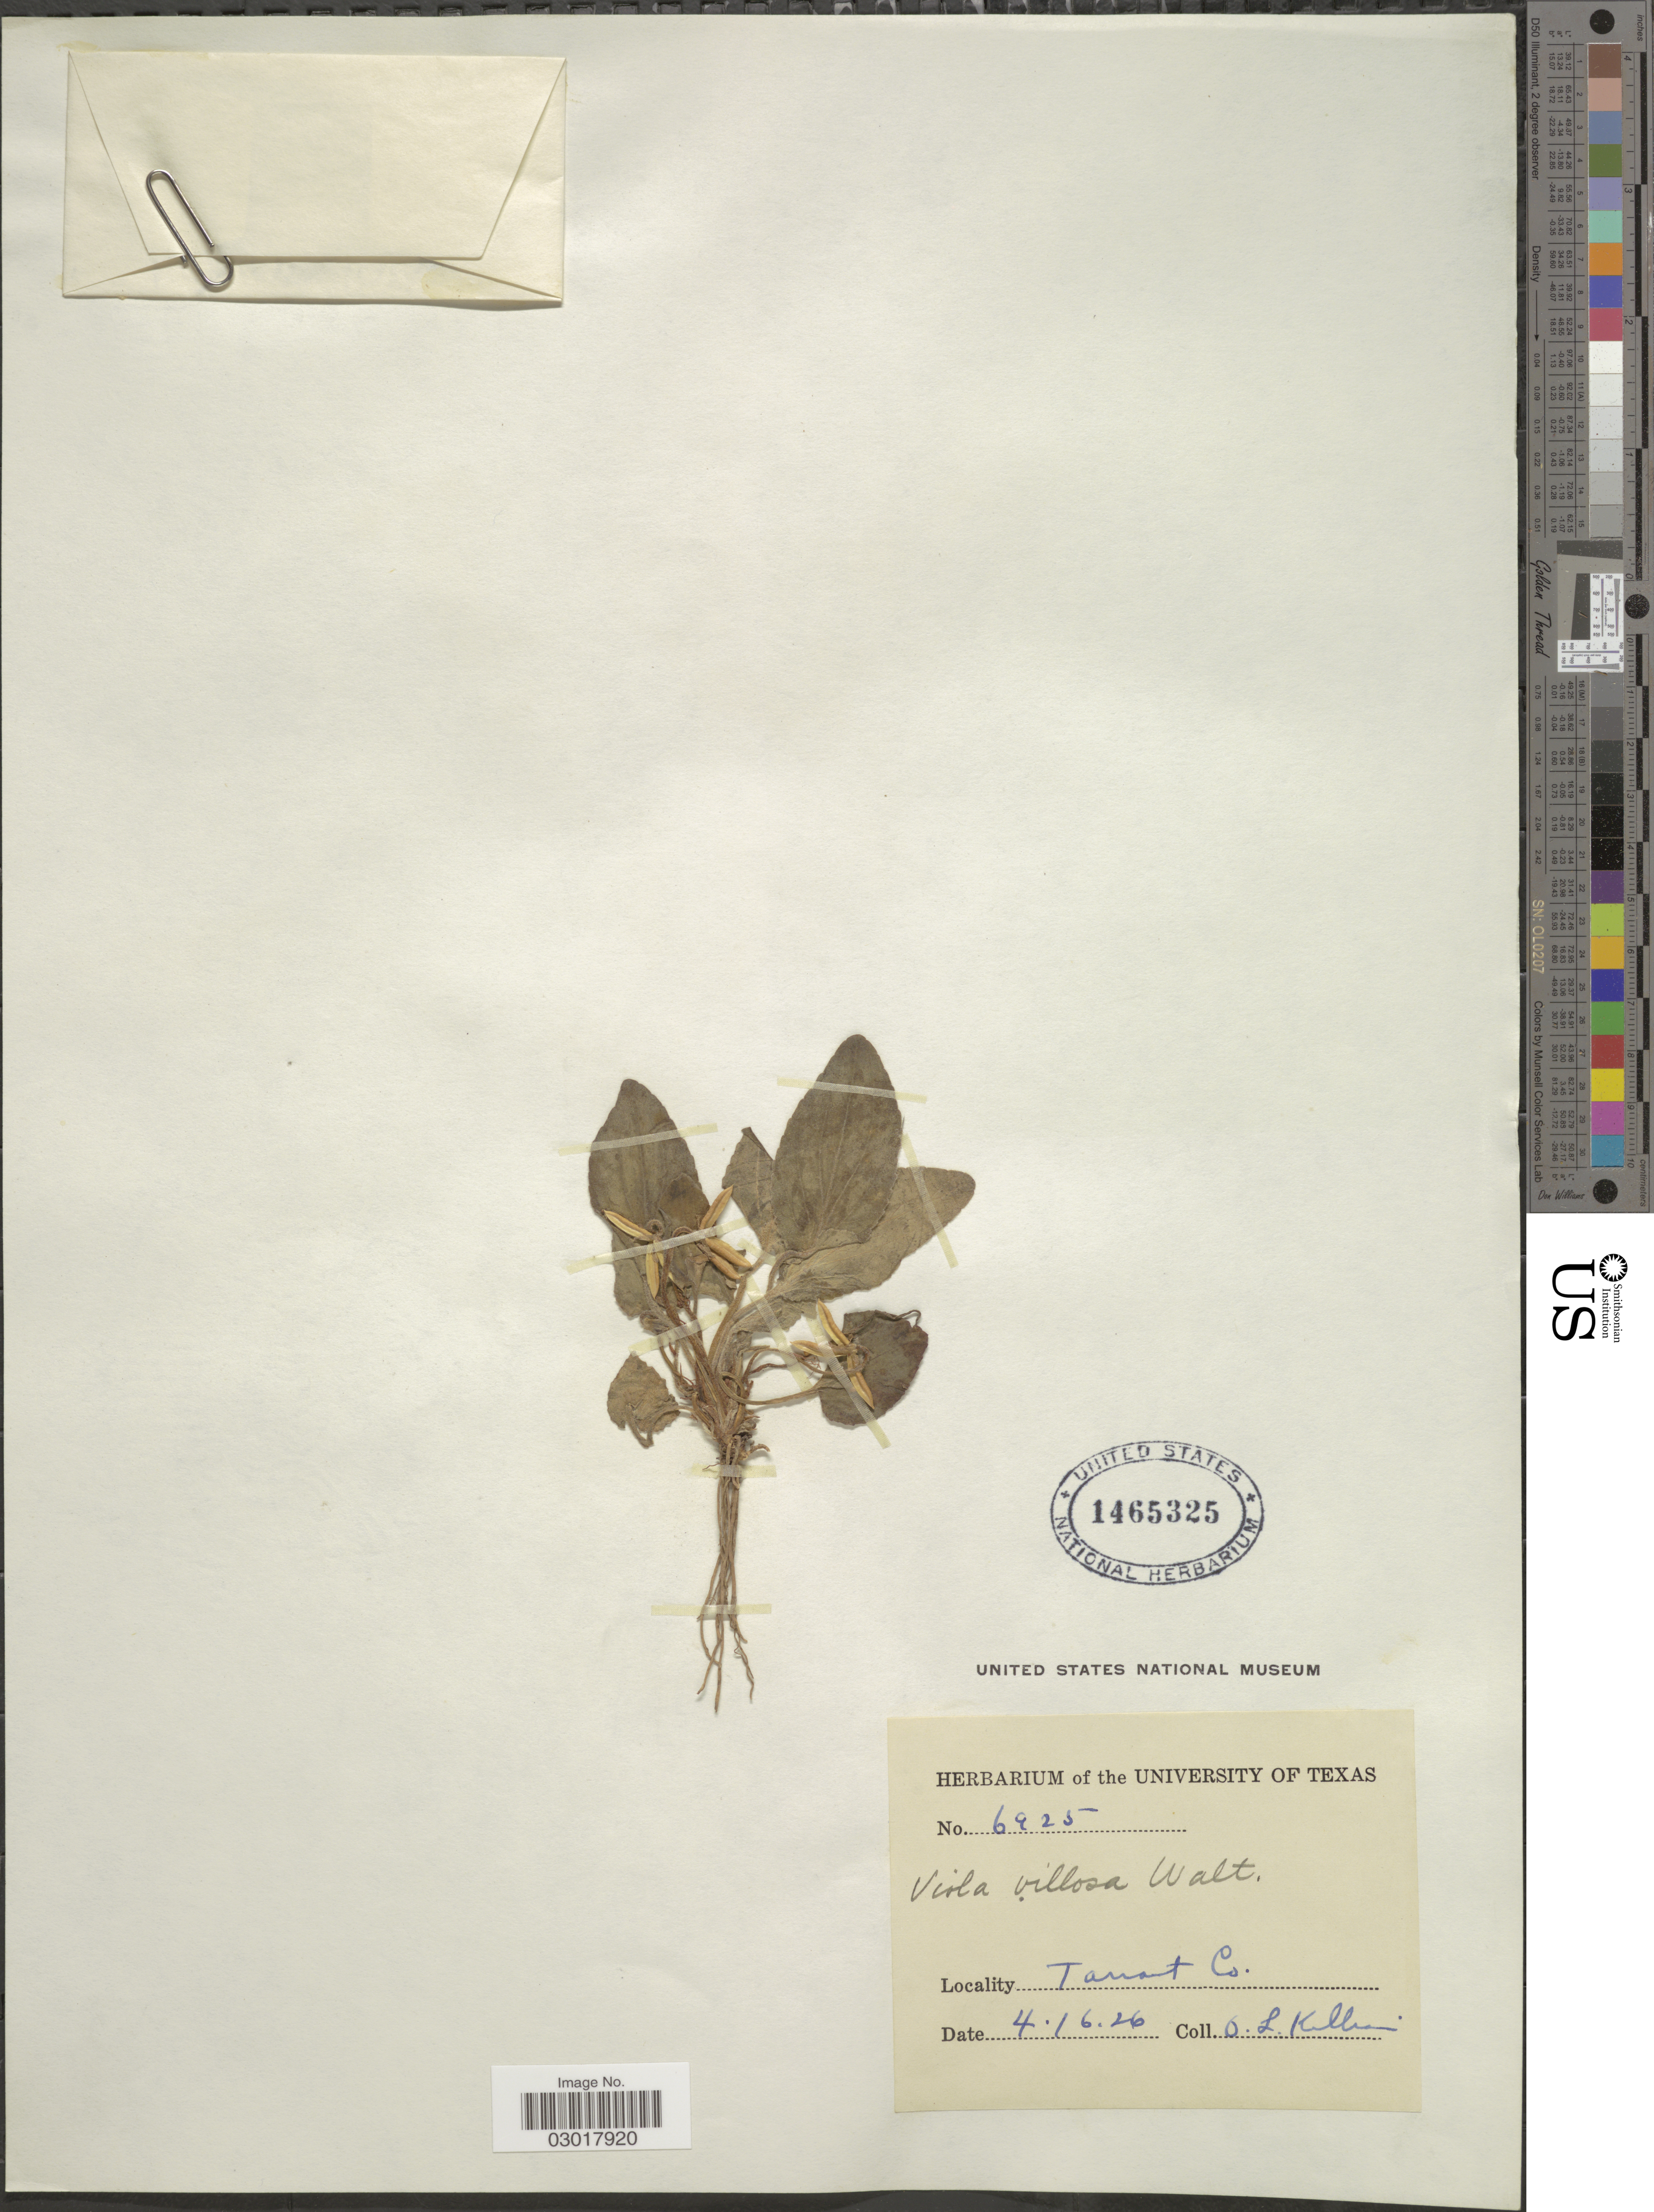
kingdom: Plantae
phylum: Tracheophyta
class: Magnoliopsida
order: Malpighiales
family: Violaceae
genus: Viola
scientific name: Viola villosa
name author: Walter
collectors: O. Killian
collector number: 6925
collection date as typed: Transcribed d/m/y: 16/4/26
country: United States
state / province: Texas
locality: Tarrant Co.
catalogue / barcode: US 1465325